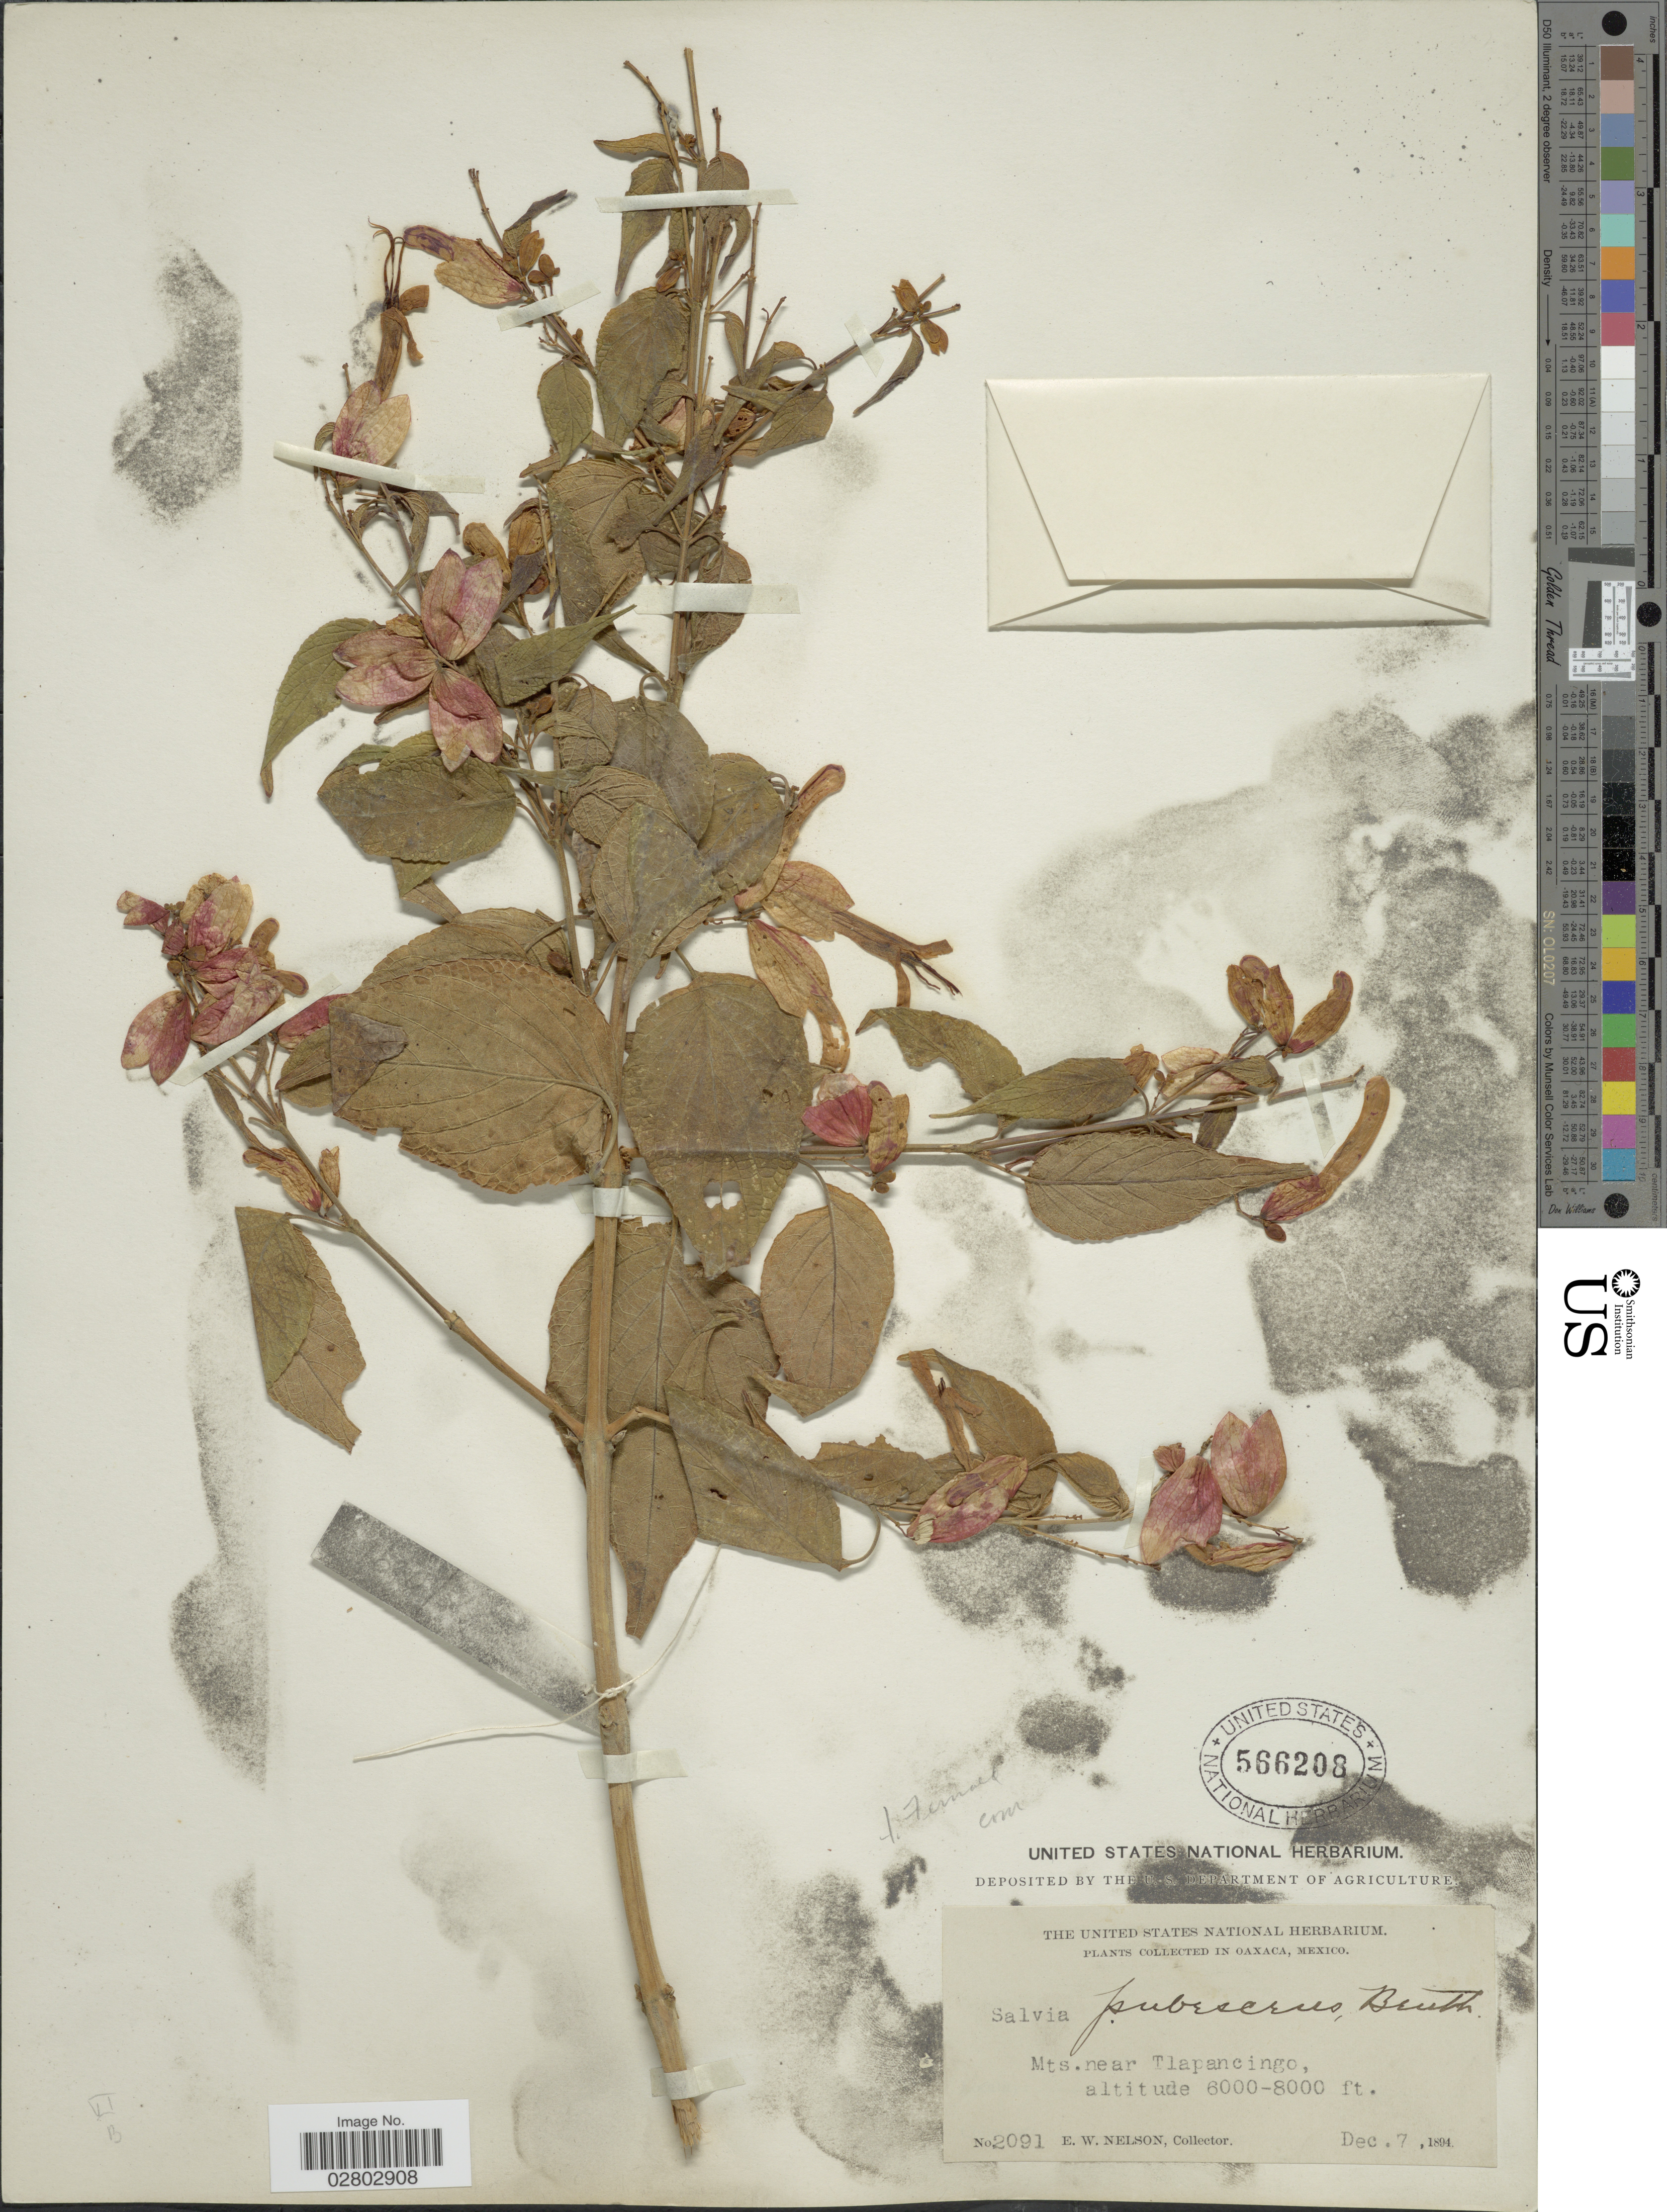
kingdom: Plantae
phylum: Tracheophyta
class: Magnoliopsida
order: Lamiales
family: Lamiaceae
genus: Salvia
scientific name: Salvia pubescens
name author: Benth.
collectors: E. W. Nelson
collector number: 2091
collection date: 1894-12-07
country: Mexico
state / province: Oaxaca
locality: Mts. near Tlapancingo.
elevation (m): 1829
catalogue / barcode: US 566208